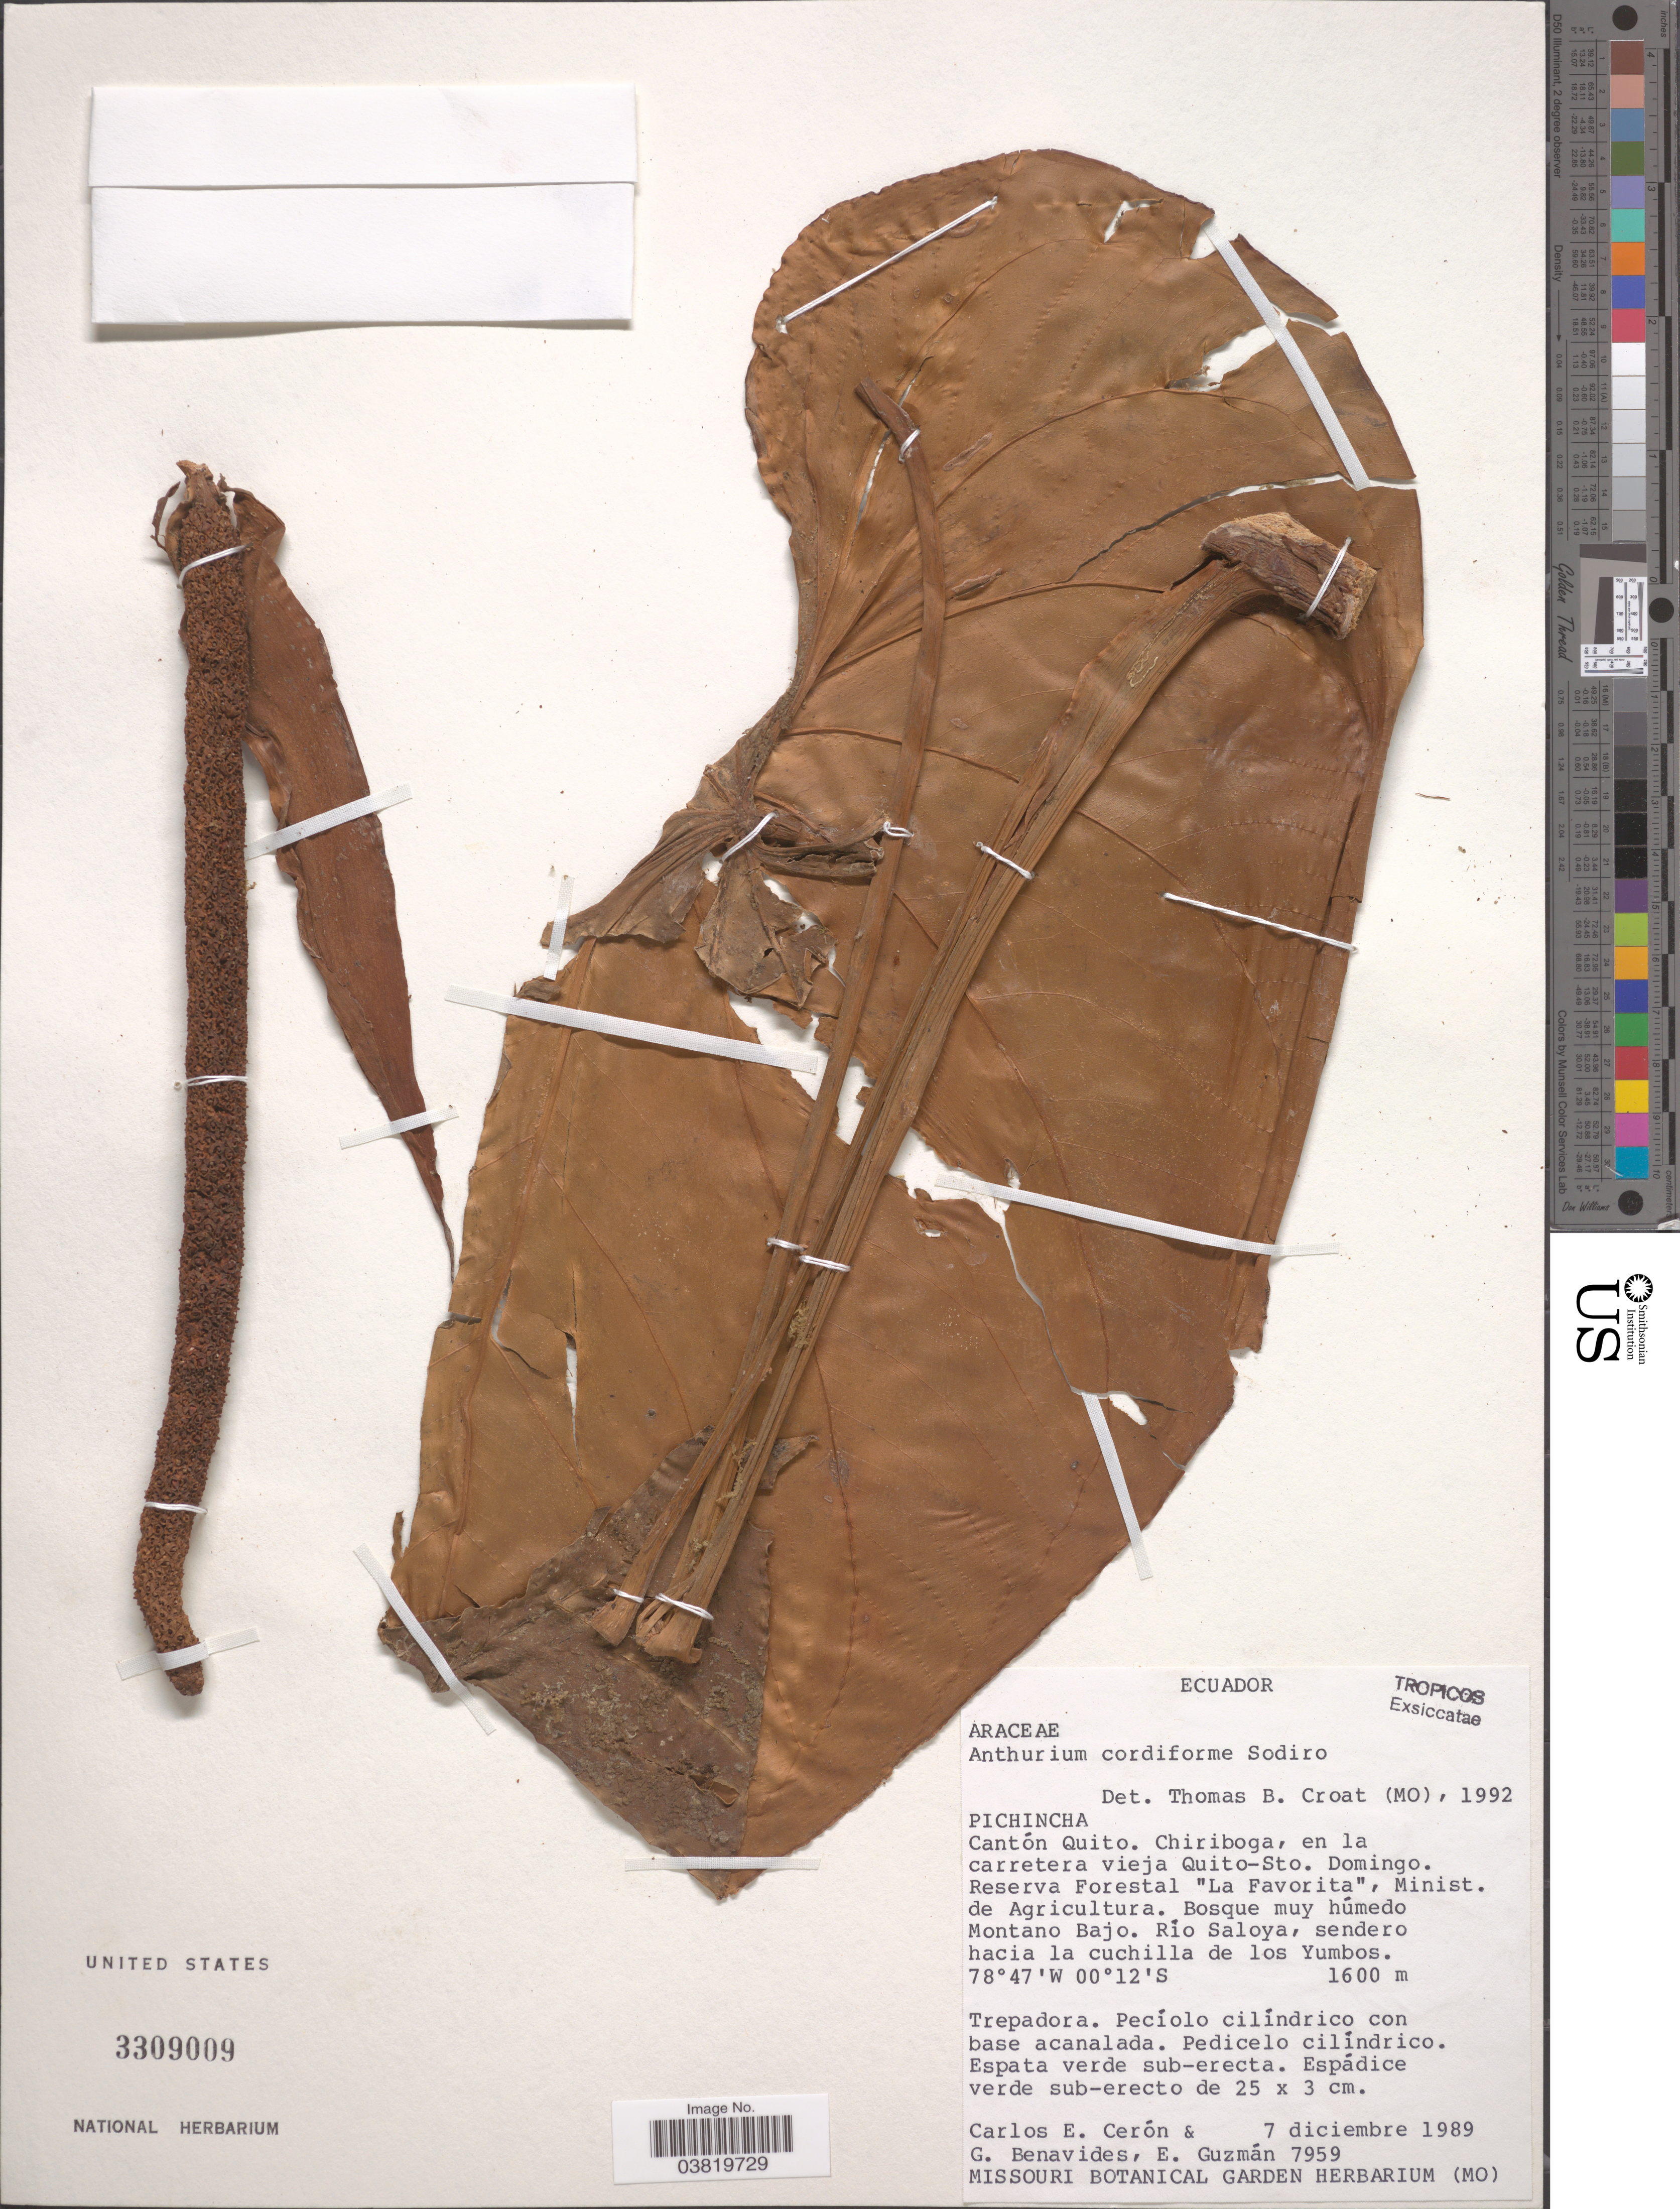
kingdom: Plantae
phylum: Tracheophyta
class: Liliopsida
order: Alismatales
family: Araceae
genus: Anthurium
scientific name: Anthurium cordiforme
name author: Sodiro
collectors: C. E. Cerón M., G. Benavides & E. Guzman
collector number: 7959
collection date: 1989-12-07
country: Ecuador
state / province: Pichincha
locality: Cantón Quito. Chiriboga, en la carretera vieja Quito-Sto. Domingo. Reserva Forestal "La Favorita", Minist. de Agricultura. Bosque muy húmedo Montano Bajo. Río Saloya, sendero hacia la cuchilla de los Yumbos.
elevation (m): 1600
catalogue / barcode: US 3309009